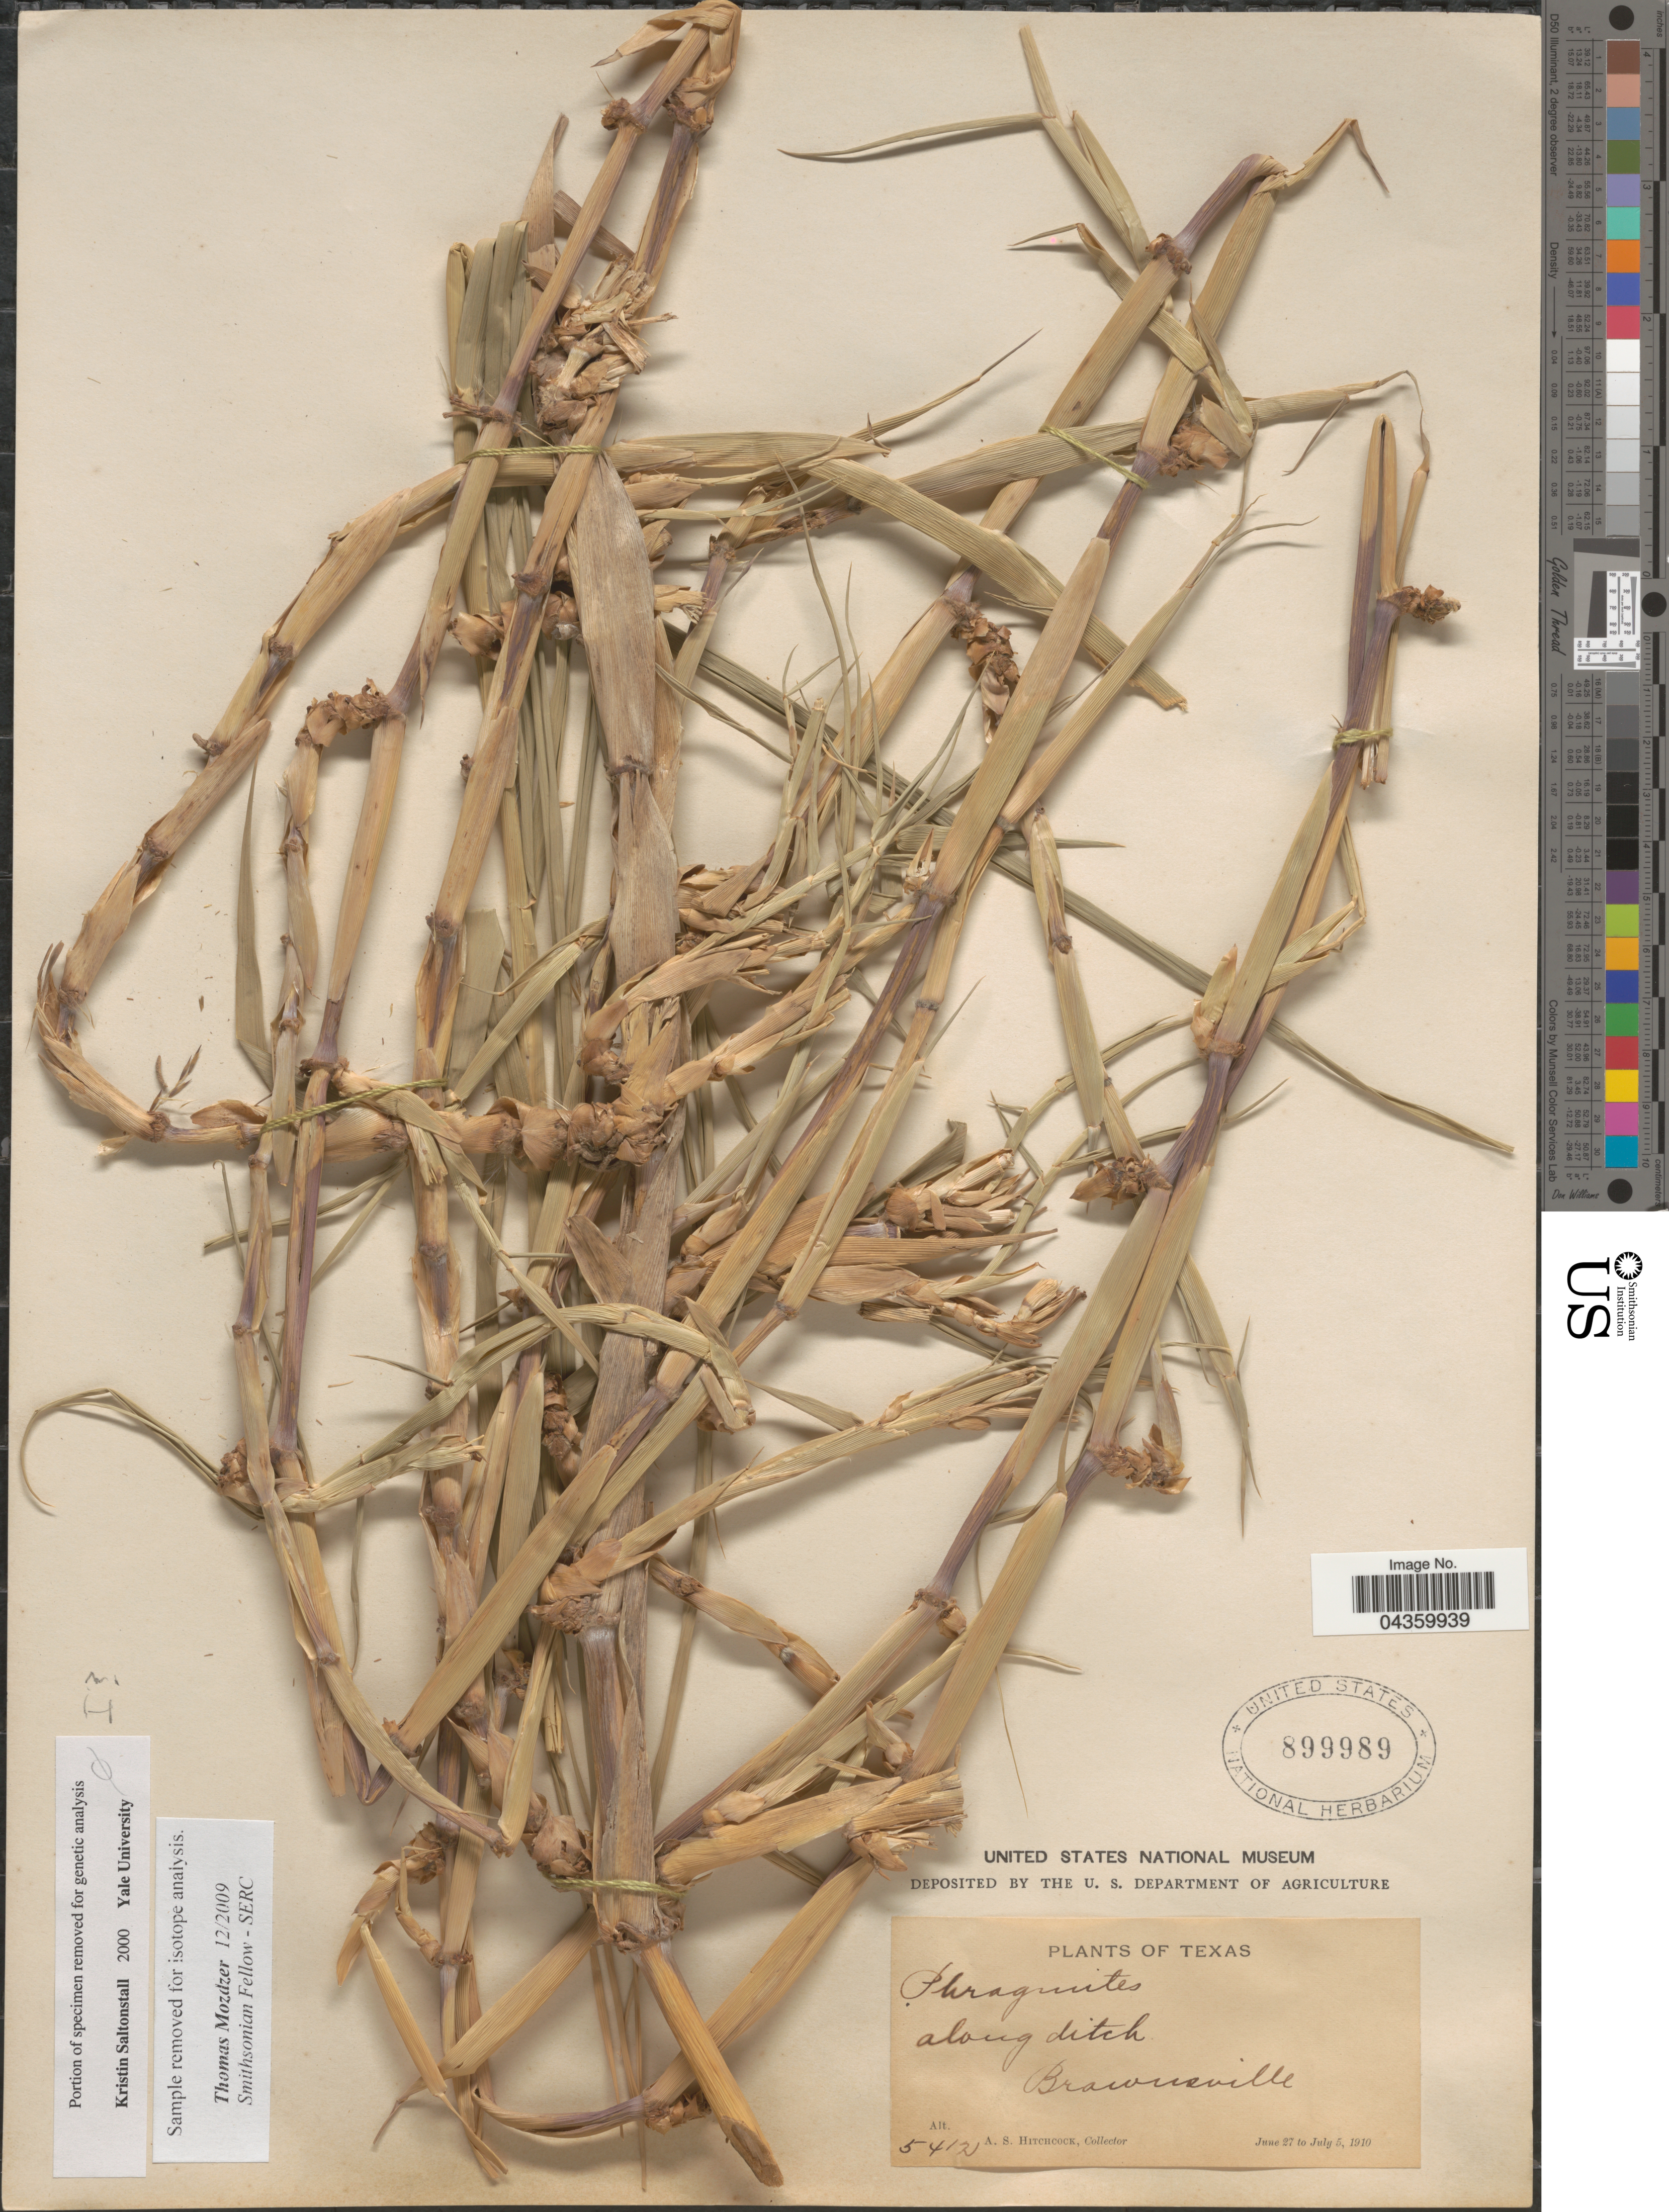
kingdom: Plantae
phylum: Tracheophyta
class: Liliopsida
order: Poales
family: Poaceae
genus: Phragmites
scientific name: Phragmites australis subsp. berlandieri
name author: (E. Fourn.) Saltonstall & Hauber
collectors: A. S. Hitchcock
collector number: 5412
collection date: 1910-06-27/1910-07-05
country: United States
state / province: Texas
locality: Along ditch Brownsville.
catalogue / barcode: US 899989